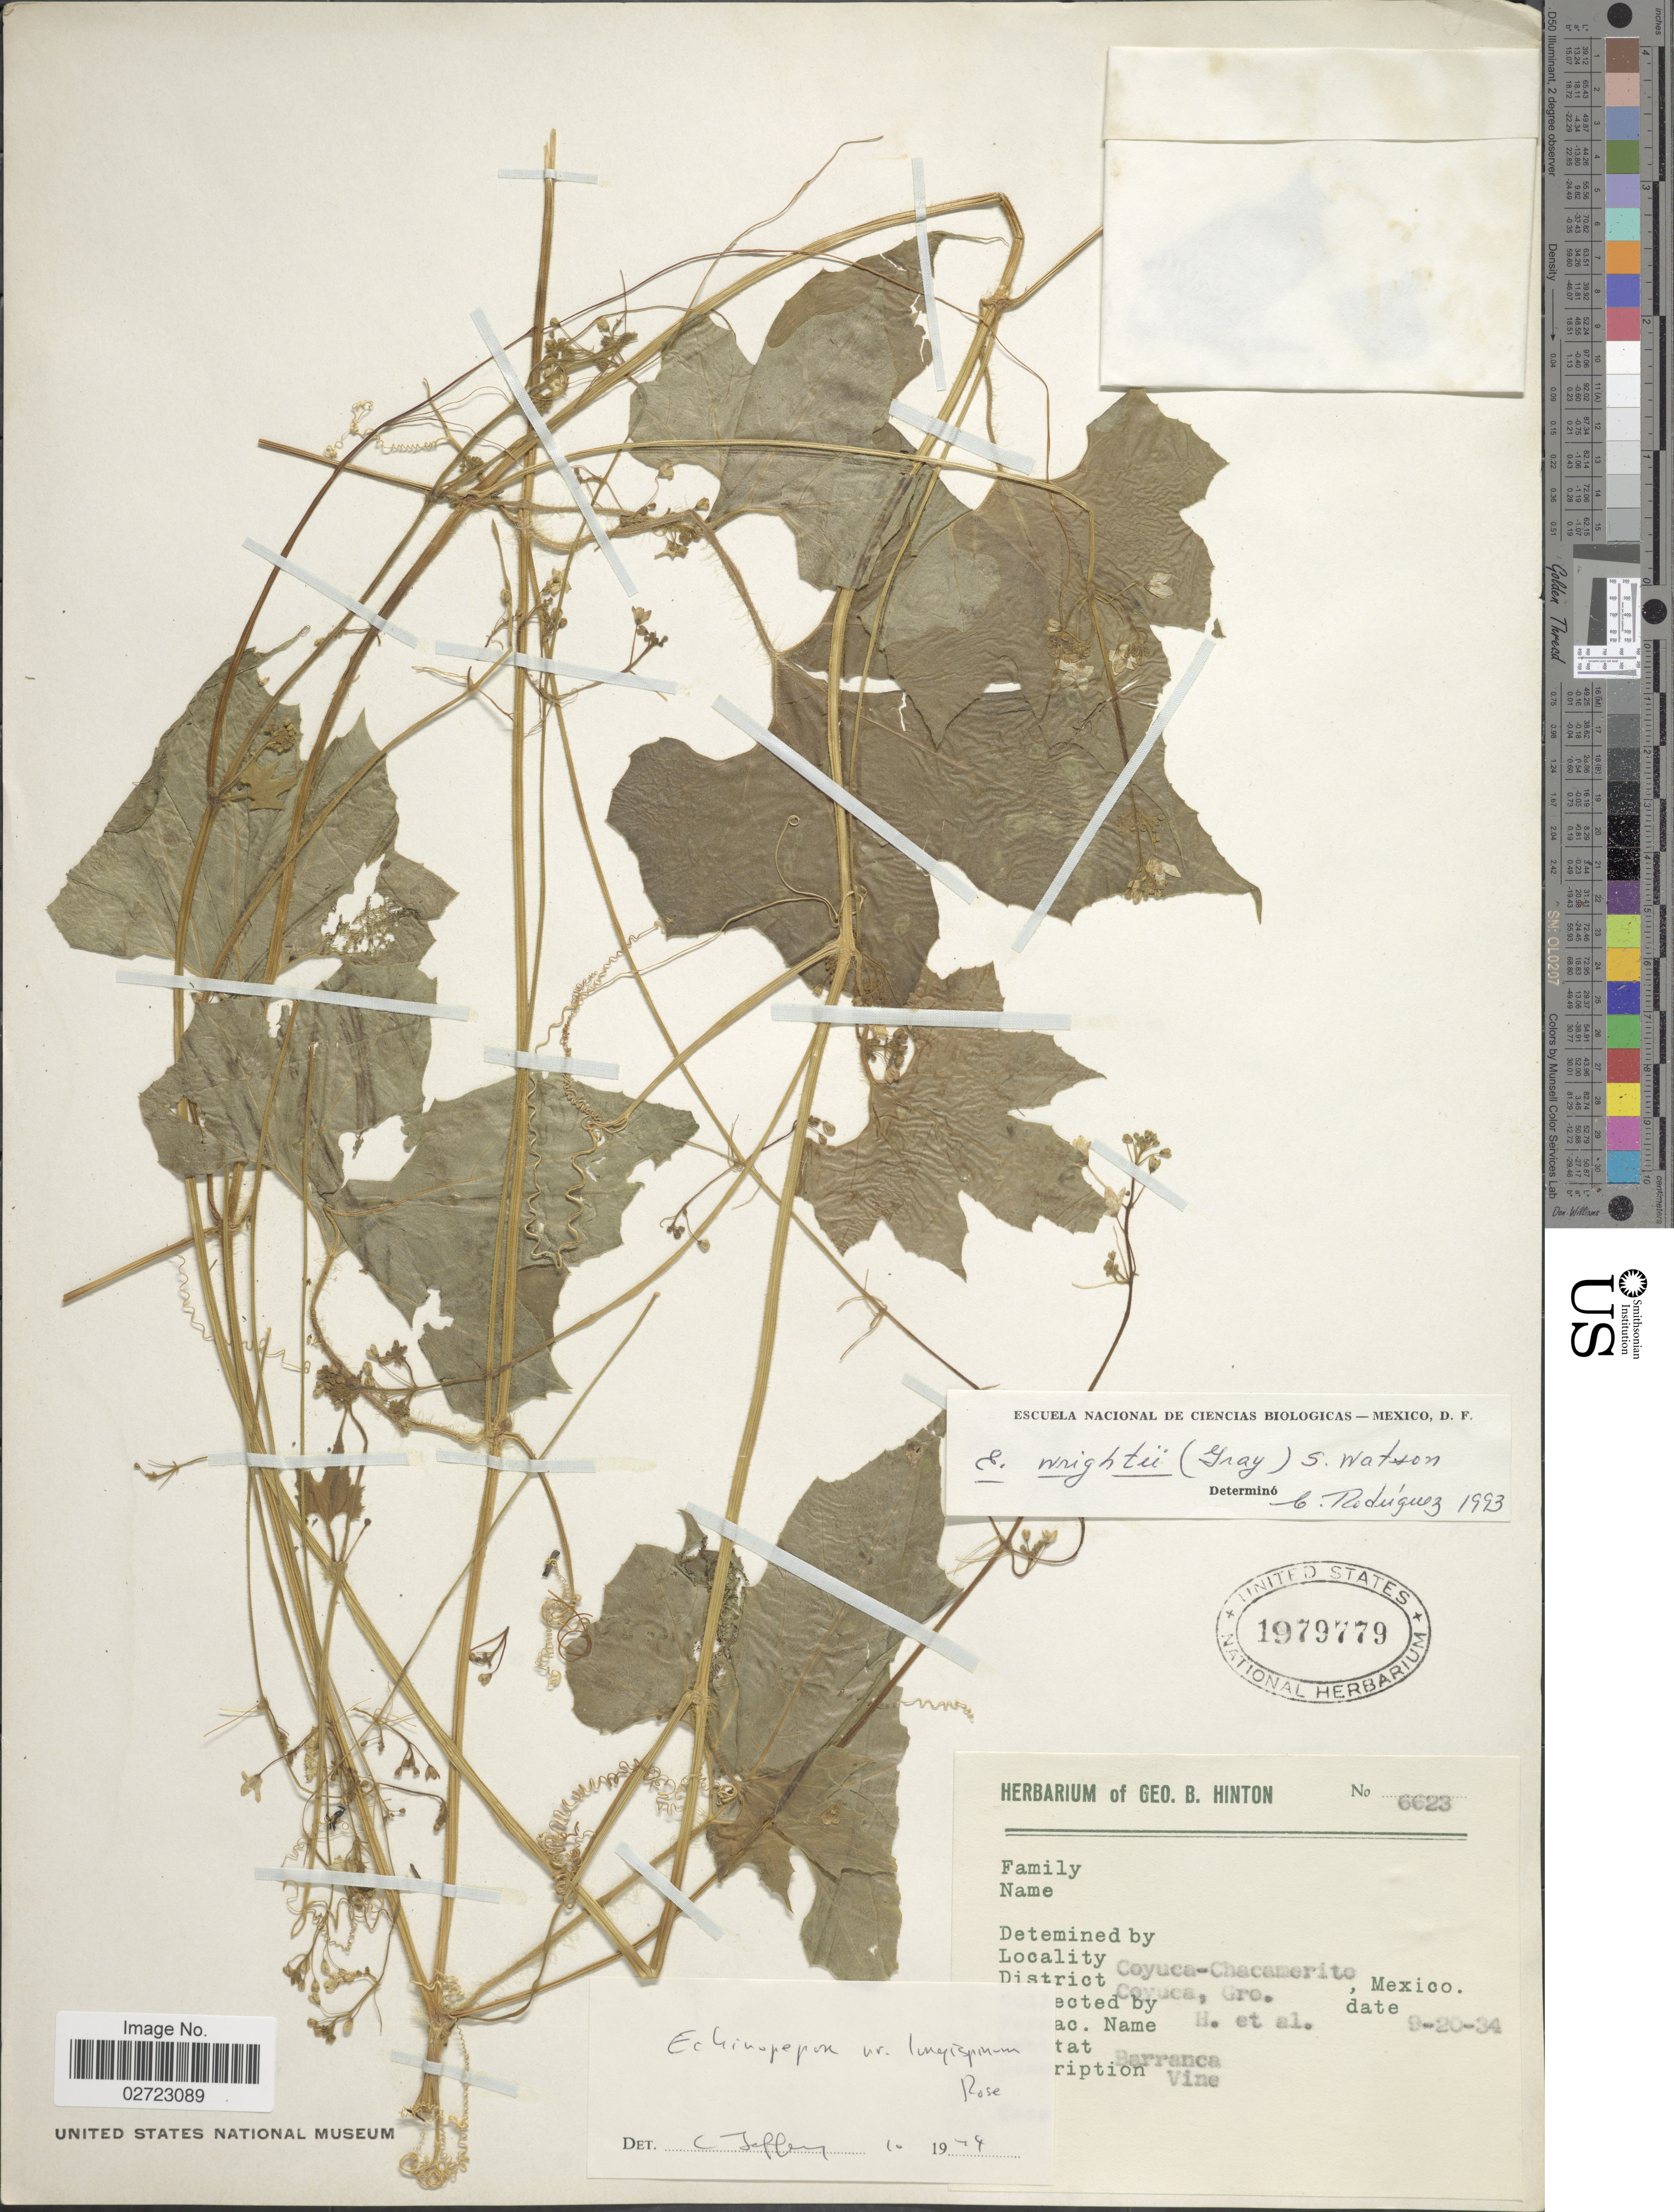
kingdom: Plantae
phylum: Tracheophyta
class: Magnoliopsida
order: Cucurbitales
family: Cucurbitaceae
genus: Echinopepon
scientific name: Echinopepon wrightii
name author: (A. Gray) S. Watson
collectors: G. B. Hinton & et al.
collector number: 6623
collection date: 1934-09-20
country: Mexico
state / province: Guerrero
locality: Coyuca-Chacamerito, District Coyuca, barrana.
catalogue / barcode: US 1979779